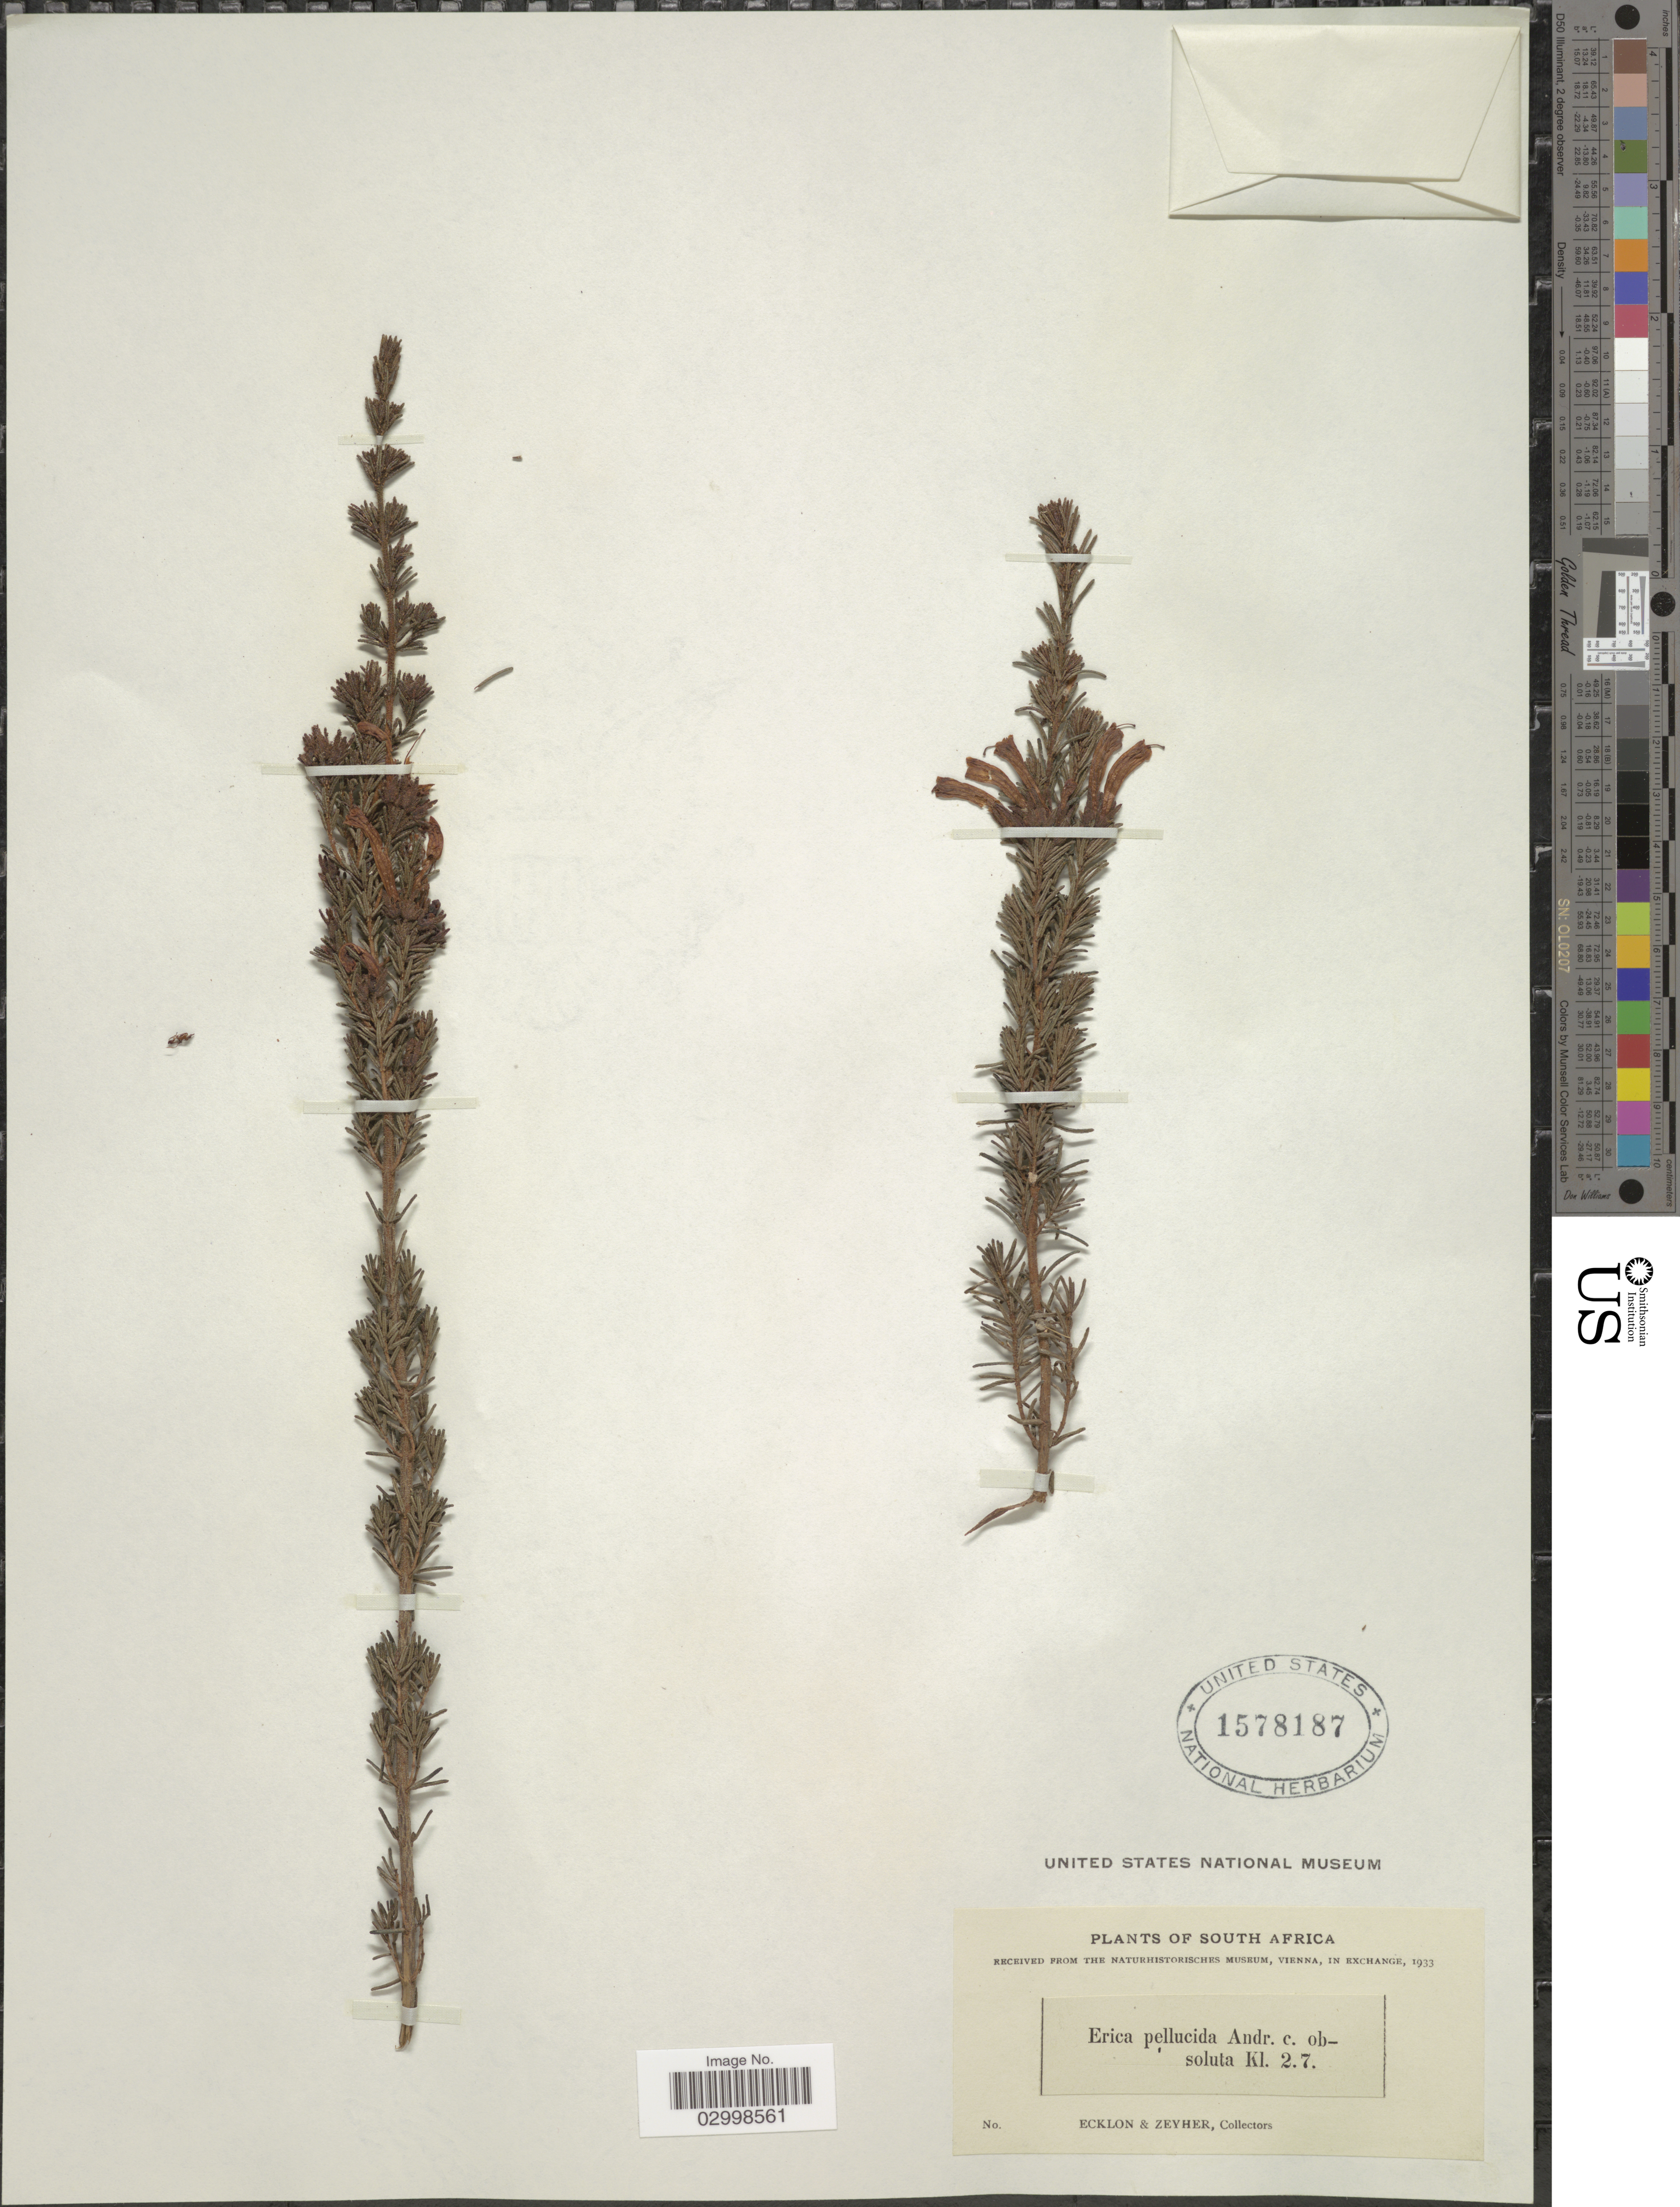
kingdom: Plantae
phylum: Tracheophyta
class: Magnoliopsida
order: Ericales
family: Ericaceae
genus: Erica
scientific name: Erica pellucida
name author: Sol. ex Salisb.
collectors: -. Ecklon & -. Zeyher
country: South Africa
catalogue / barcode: US 1578187